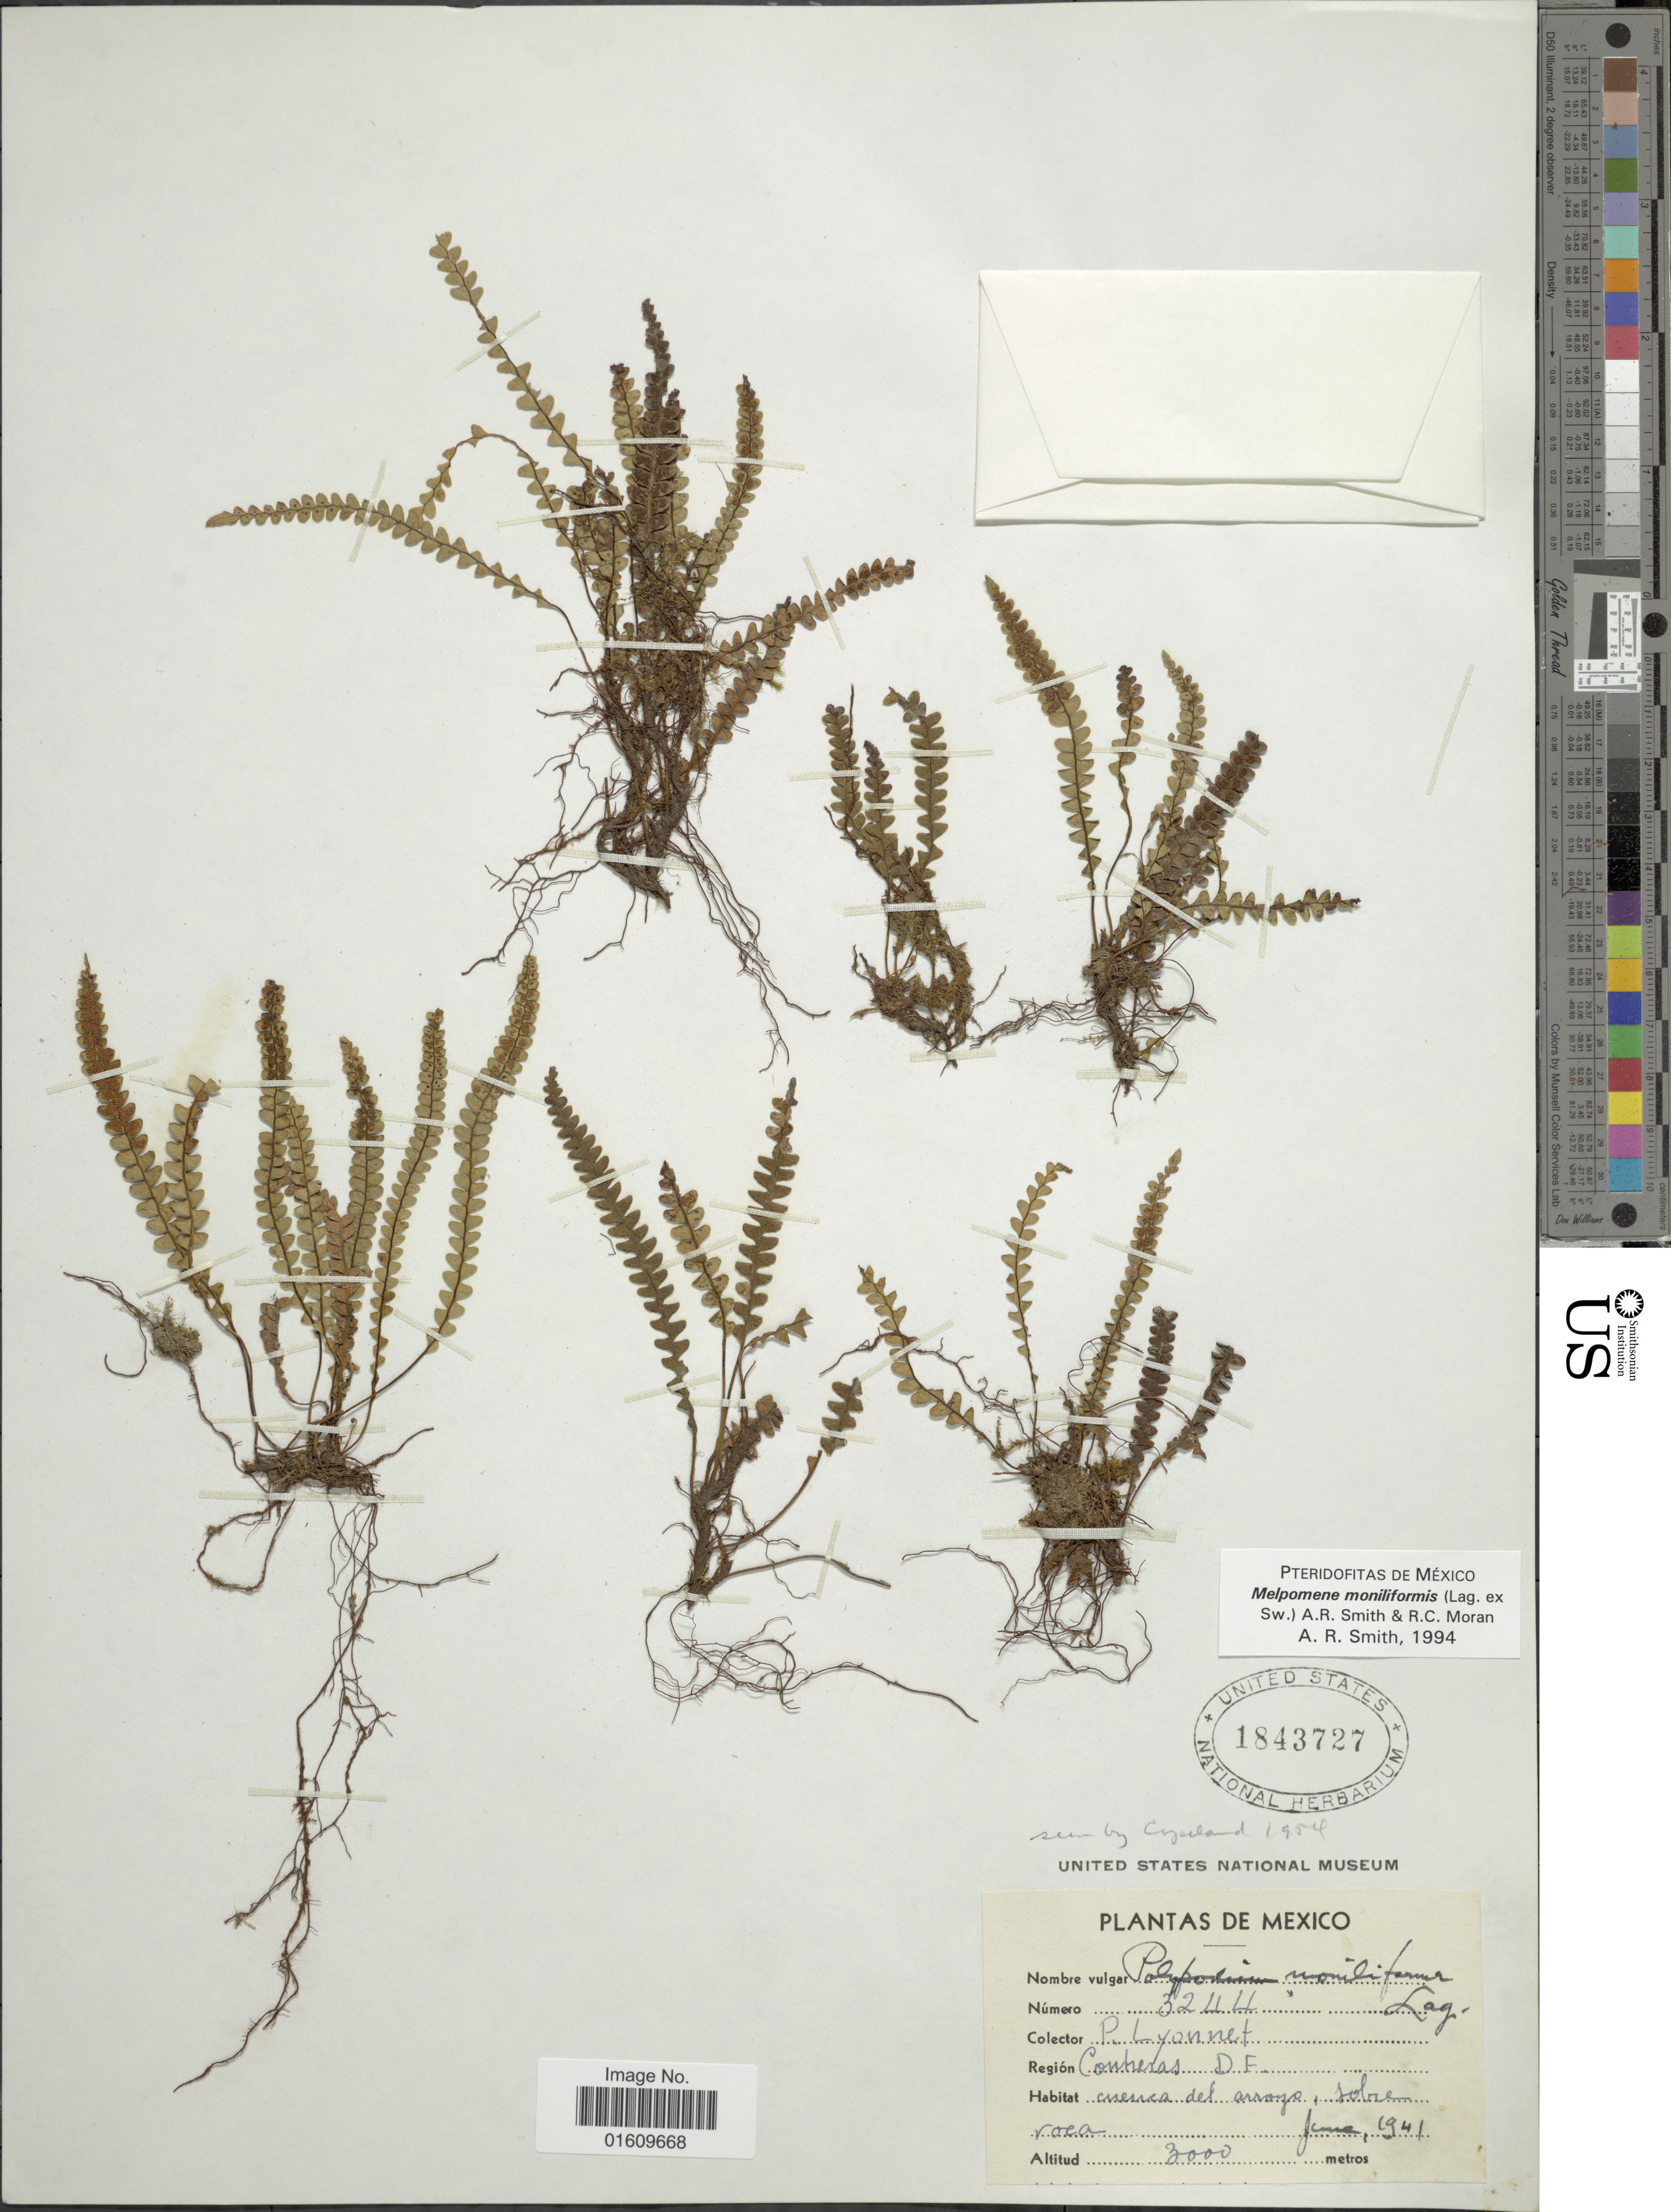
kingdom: Plantae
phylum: Tracheophyta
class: Polypodiopsida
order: Polypodiales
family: Polypodiaceae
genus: Melpomene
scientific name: Melpomene moniliformis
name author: (Lag. ex Sw.) A.R. Sm. & R.C. Moran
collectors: P. Lyonnet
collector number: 3244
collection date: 1941-06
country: Mexico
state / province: Distrito Federal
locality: Contreras D.F. Cuenca del arroyo, sobre roca.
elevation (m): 3000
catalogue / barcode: US 1843727